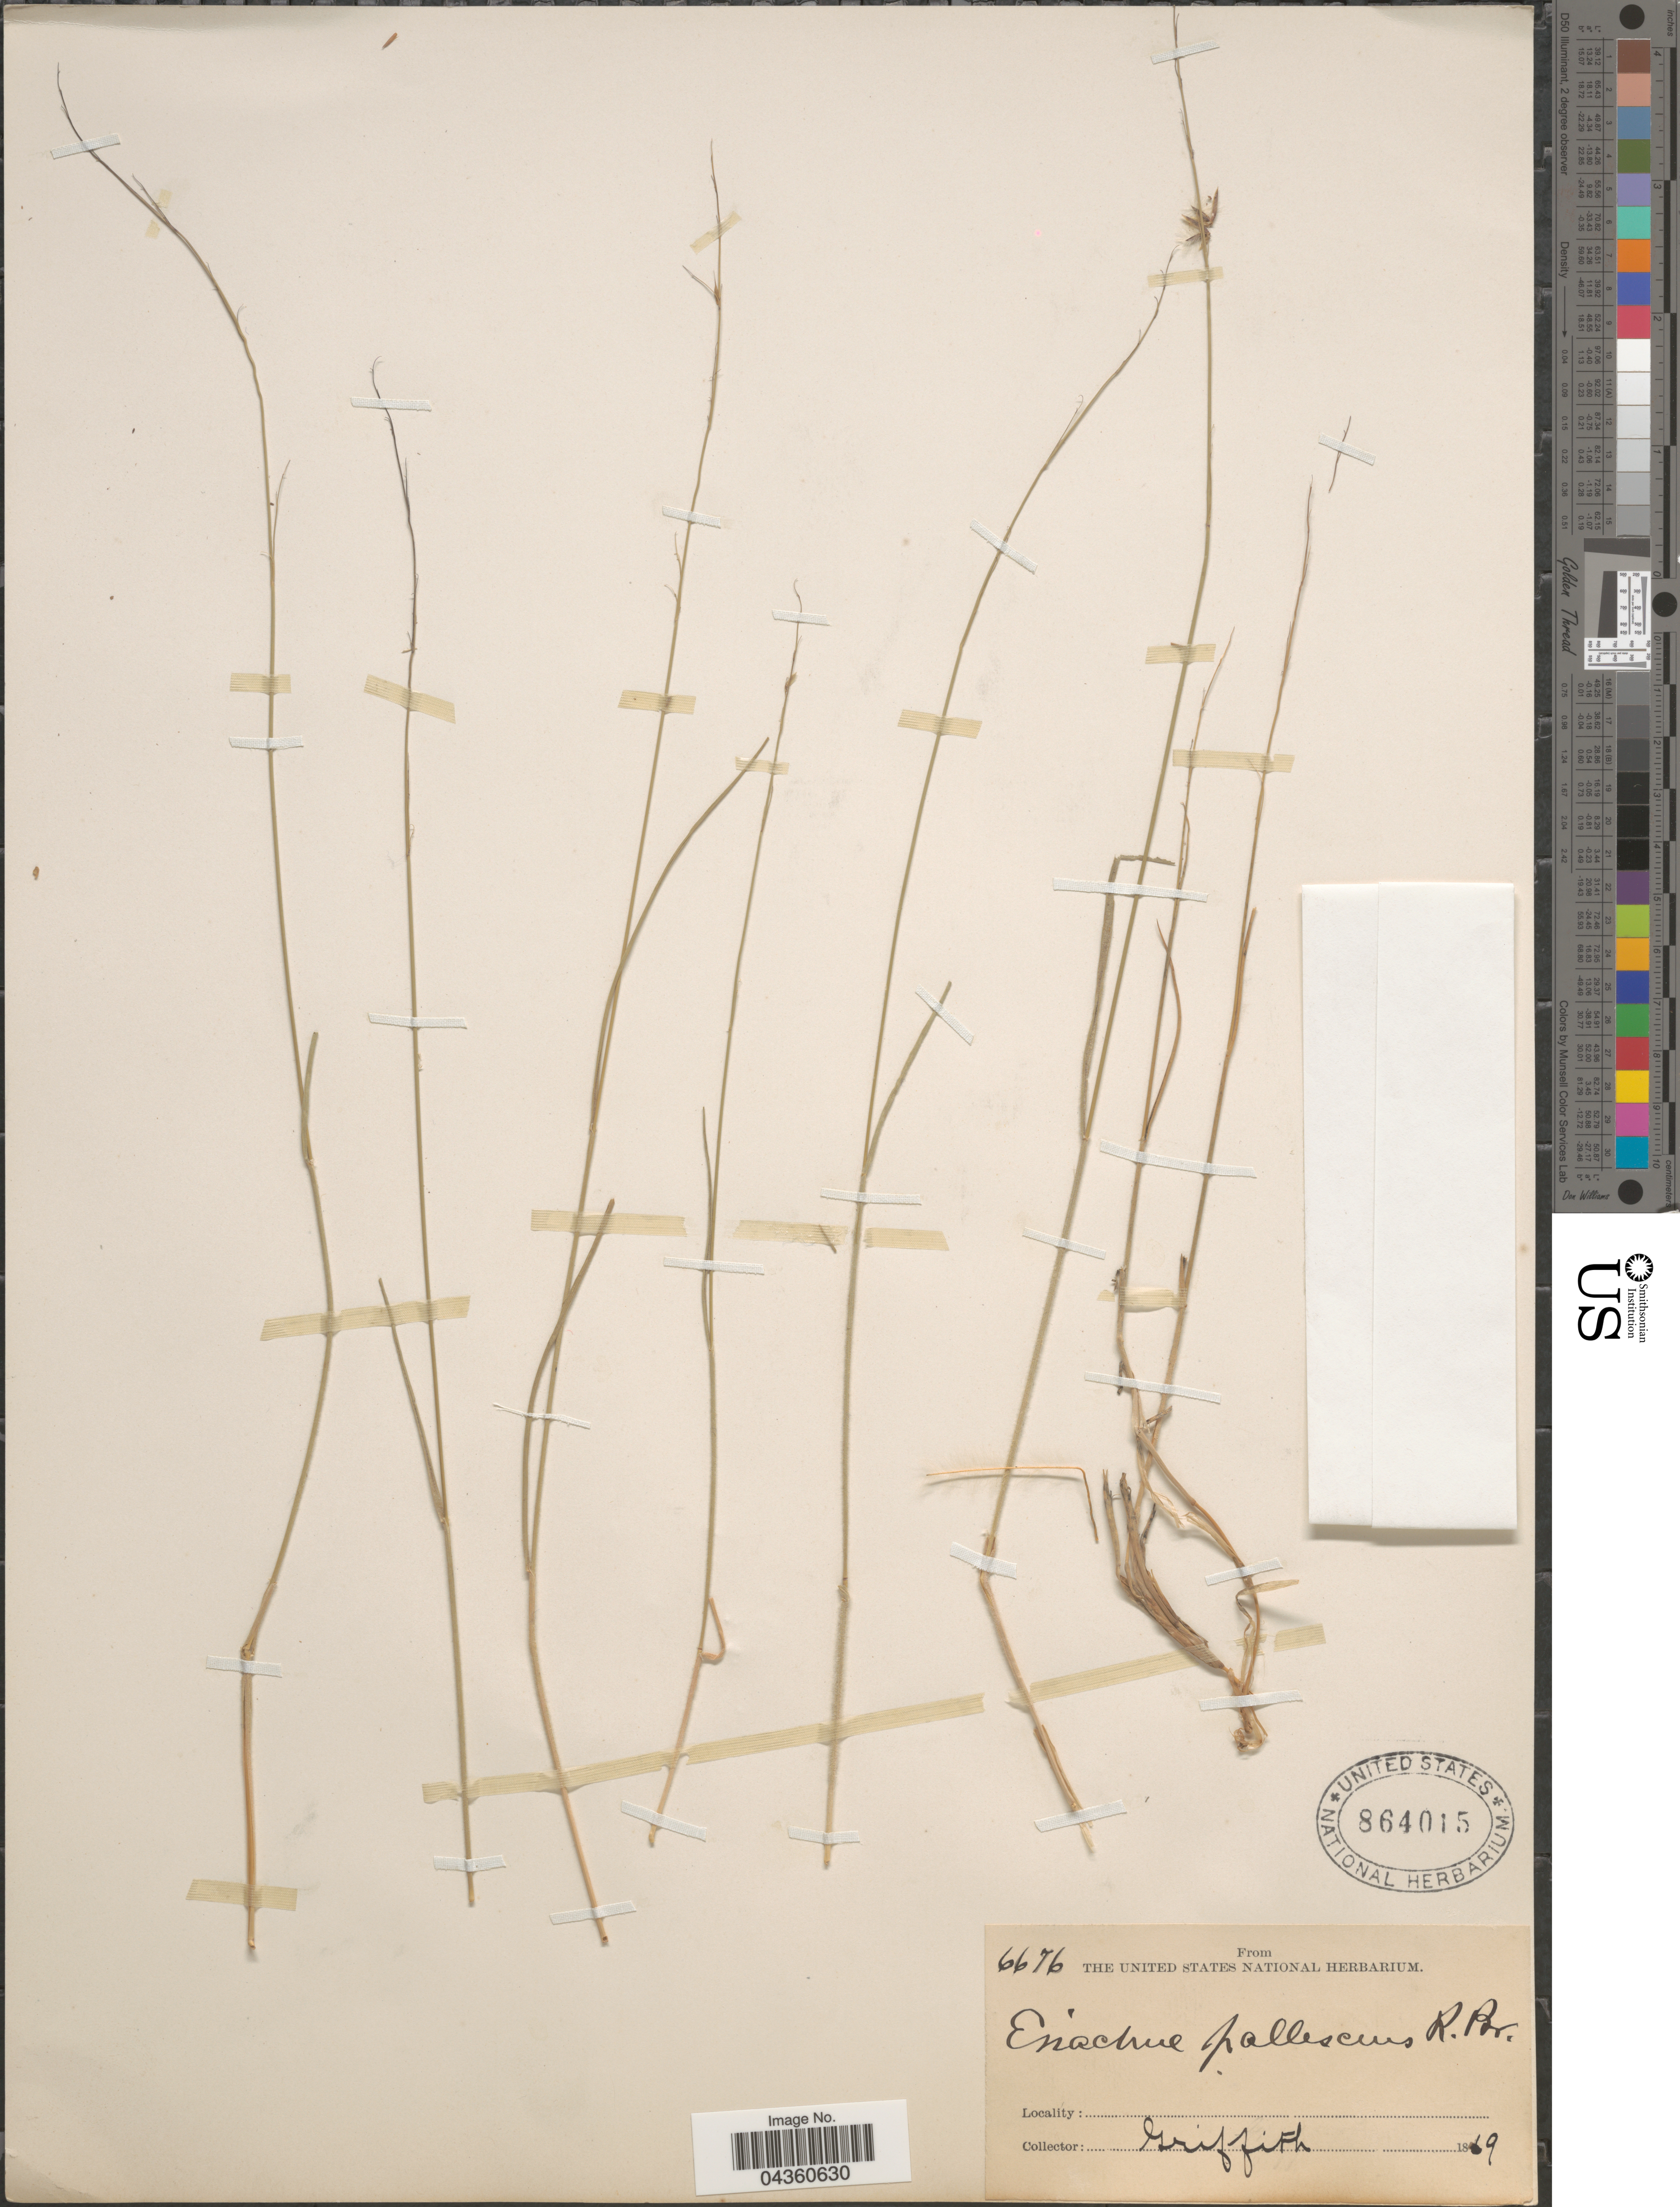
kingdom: Plantae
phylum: Tracheophyta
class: Liliopsida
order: Poales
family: Poaceae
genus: Eriachne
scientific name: Eriachne pallescens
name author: R. Br.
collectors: -. Griffith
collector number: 6676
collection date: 1869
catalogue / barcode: US 864015